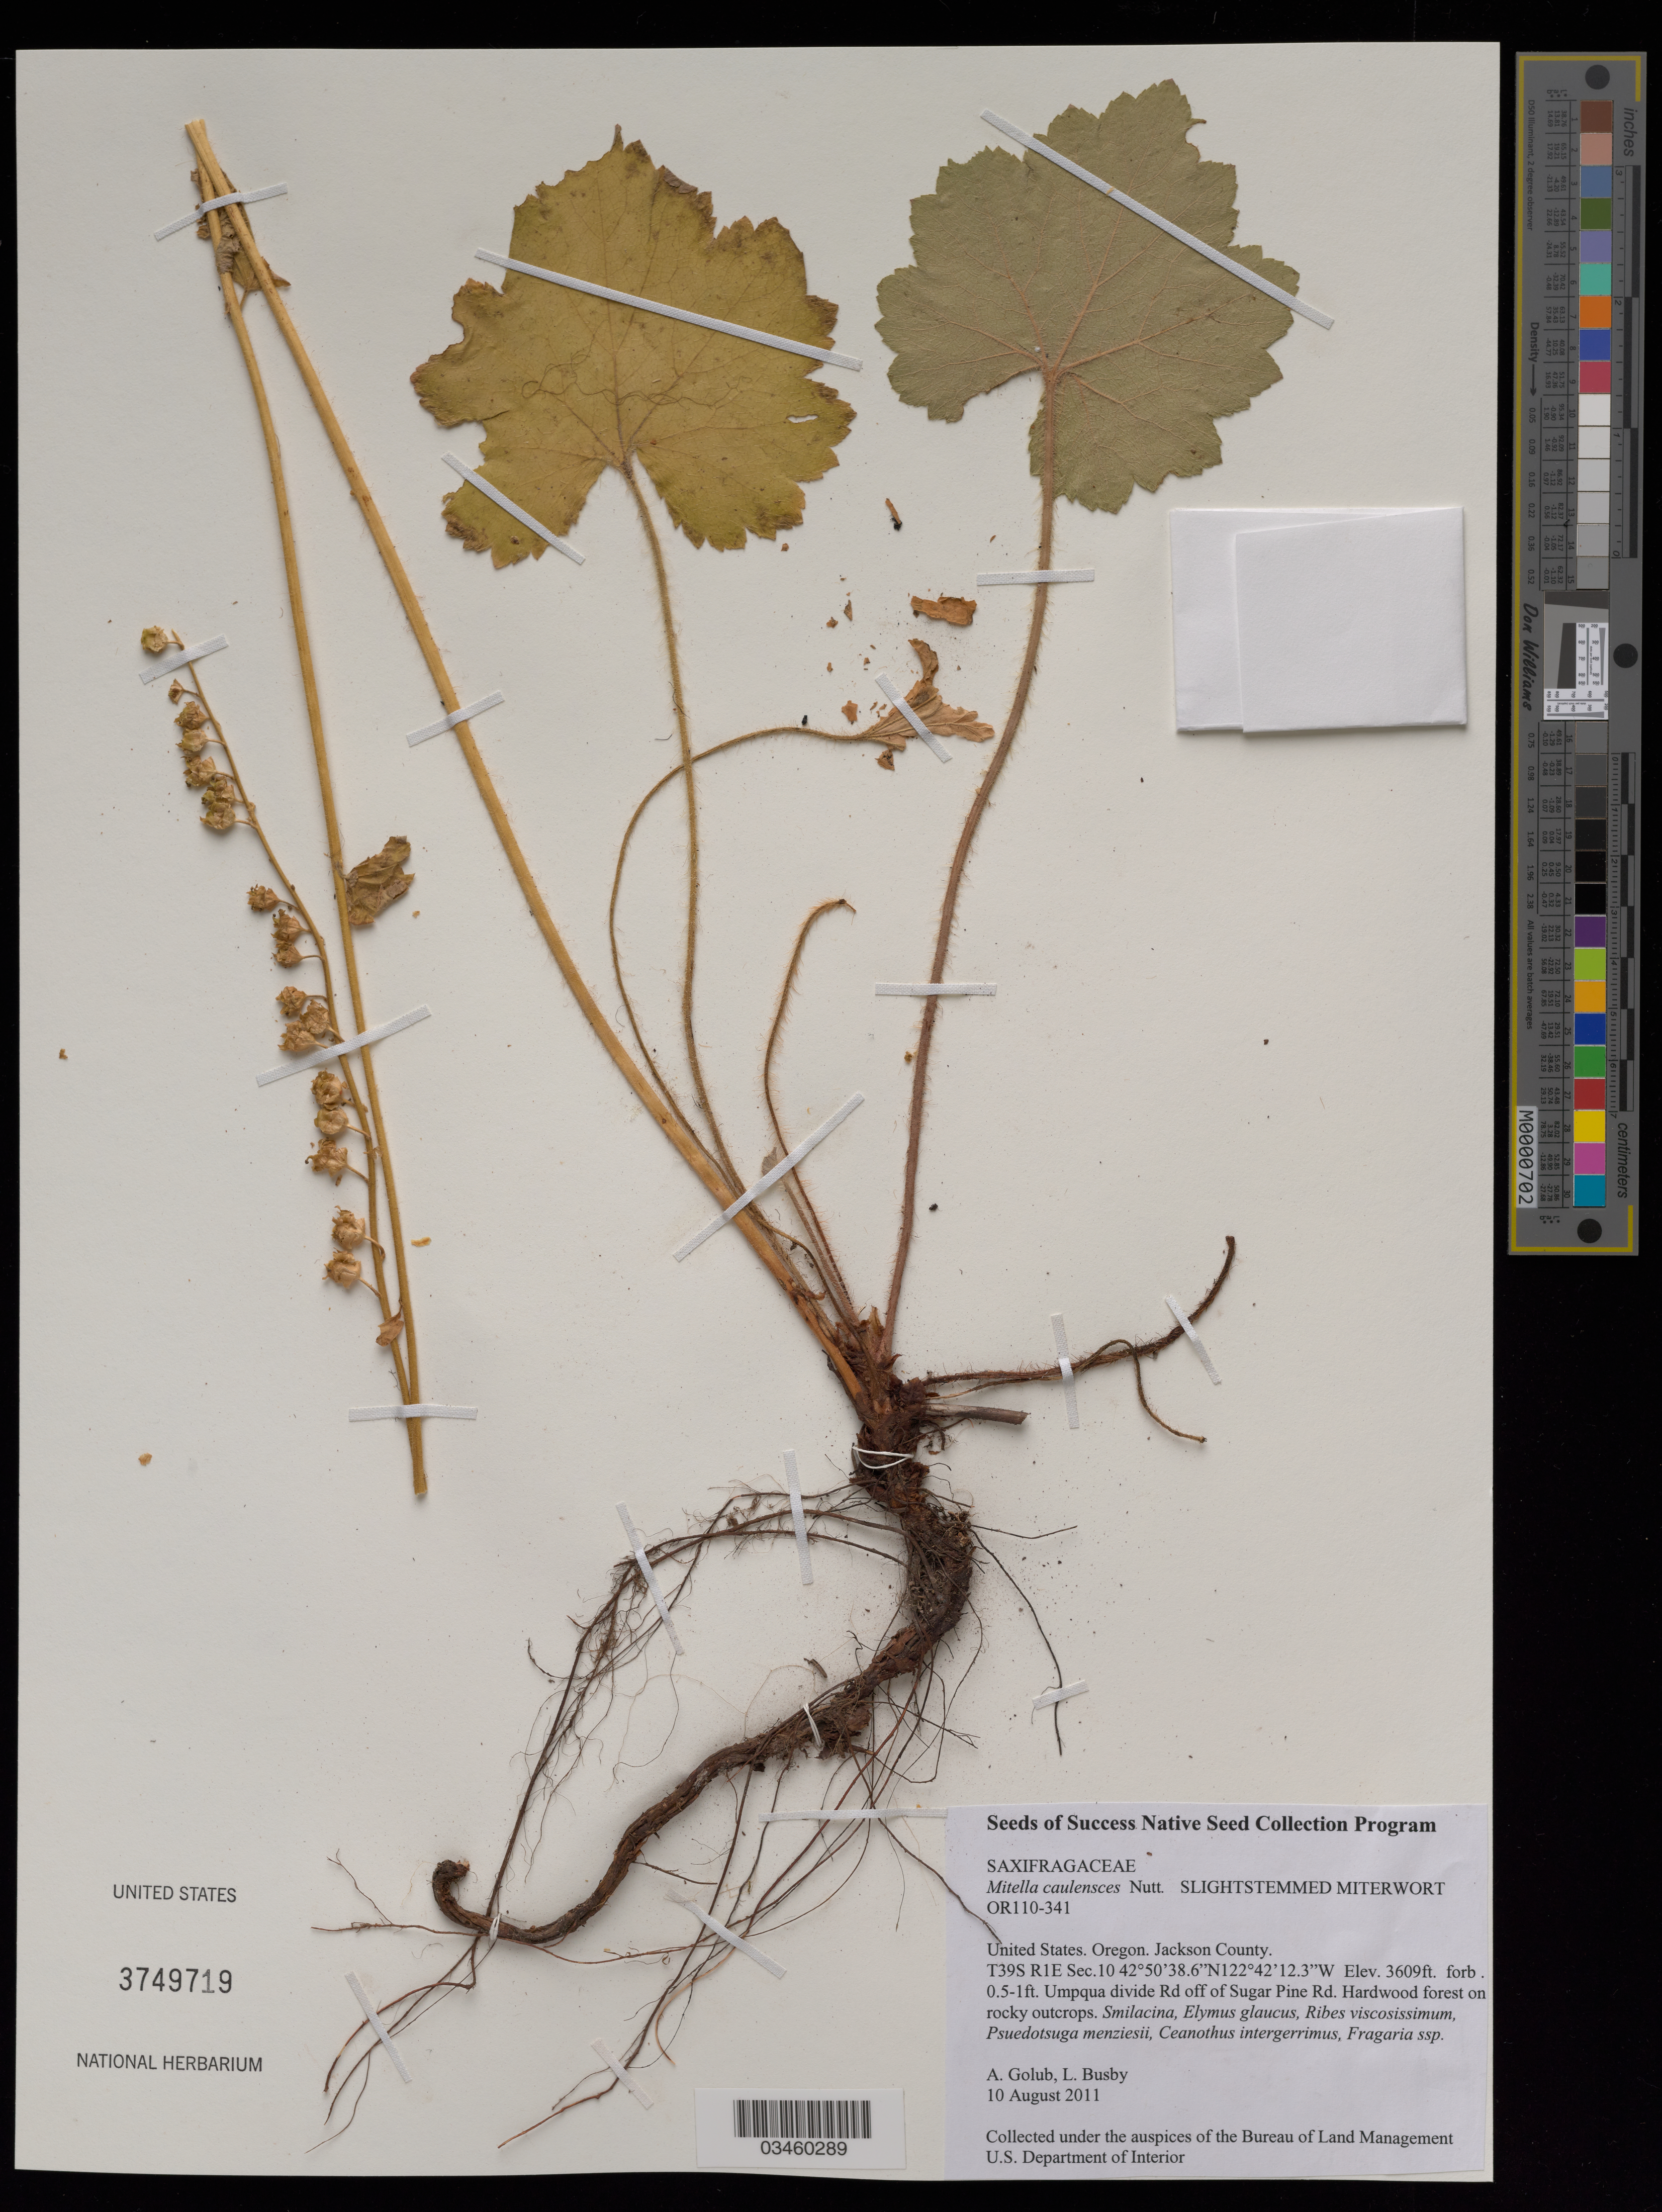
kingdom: Plantae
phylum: Tracheophyta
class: Magnoliopsida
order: Saxifragales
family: Saxifragaceae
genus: Mitella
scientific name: Mitella caulescens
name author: (Nutt.) Howell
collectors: A. Golub & L. Busby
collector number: OR110-341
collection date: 2011-08-10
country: United States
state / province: Oregon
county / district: Jackson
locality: Umpqua divide Rd off of Augar Pine Rd. T39S R1E Sec 10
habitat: Hardwood forest on rocky outcrops. With Elymus glaucus, Pseudotsuga menziesii, Fragaria sp.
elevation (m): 1100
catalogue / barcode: US 3749719